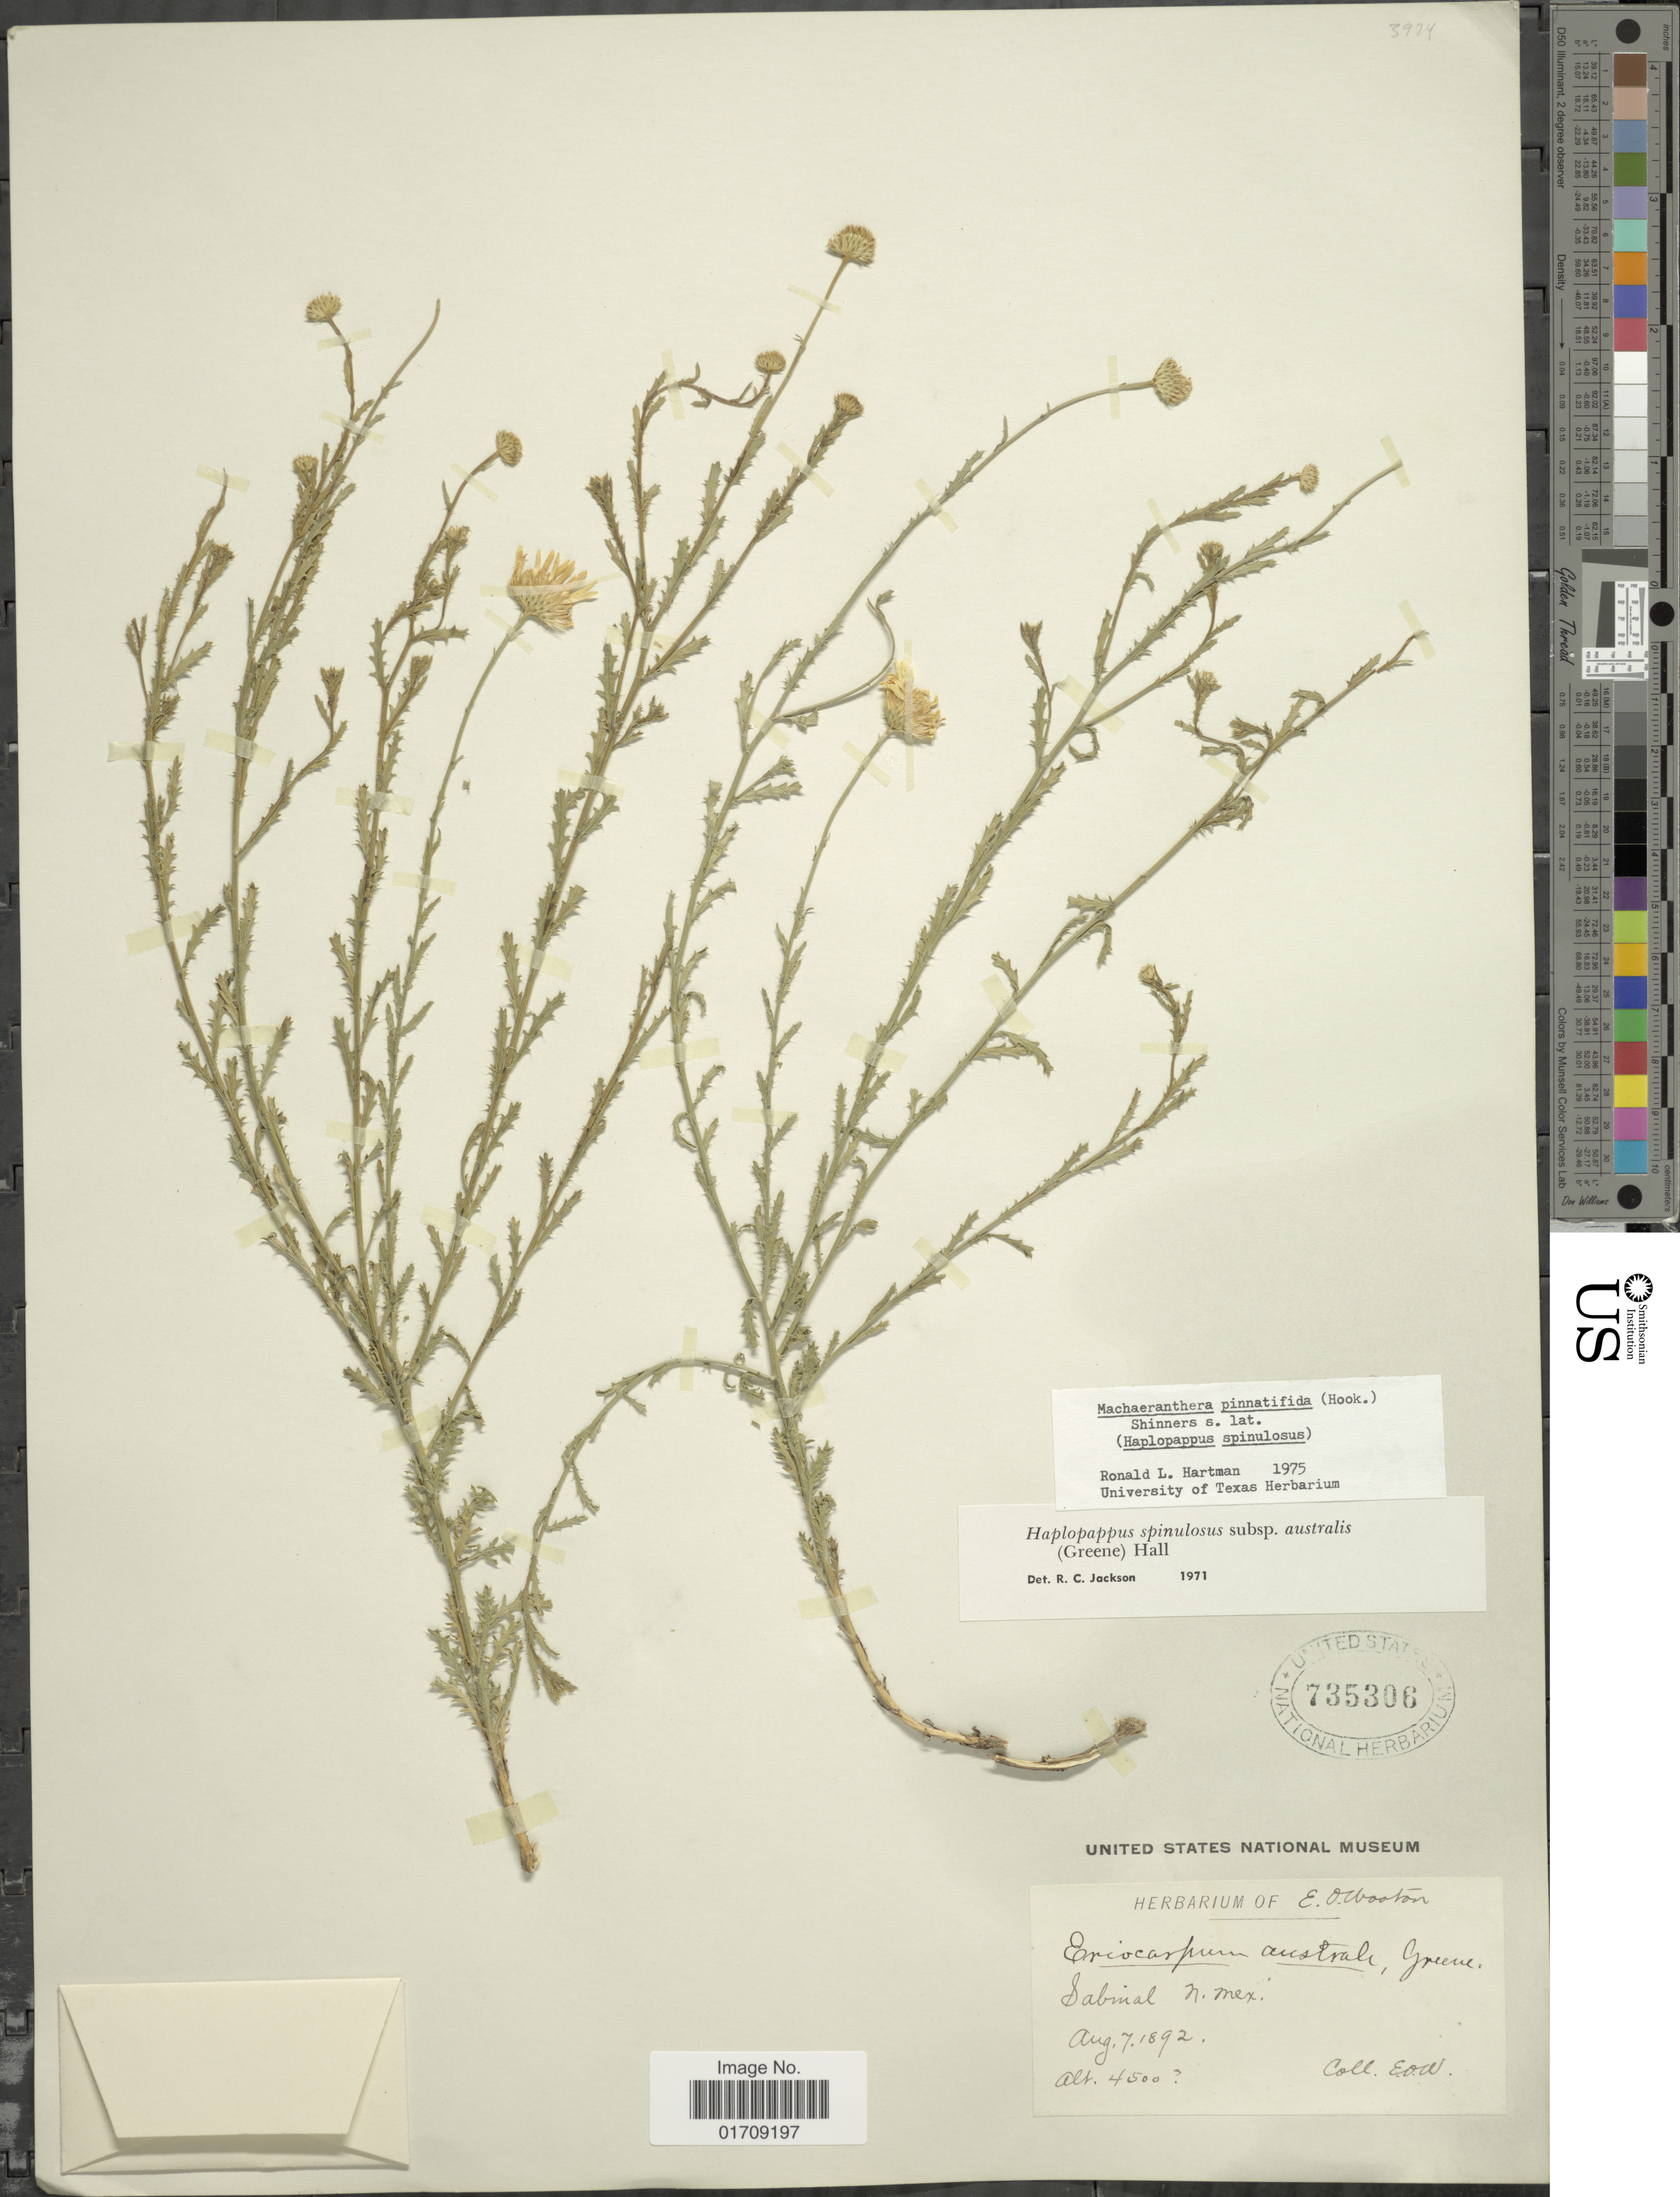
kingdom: Plantae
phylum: Tracheophyta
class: Magnoliopsida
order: Asterales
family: Asteraceae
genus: Machaeranthera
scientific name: Machaeranthera pinnatifida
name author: (Hook.) Shinners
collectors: E. O. Wooton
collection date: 1892-08-07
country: United States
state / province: New Mexico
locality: Sabinal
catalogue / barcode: US 735306